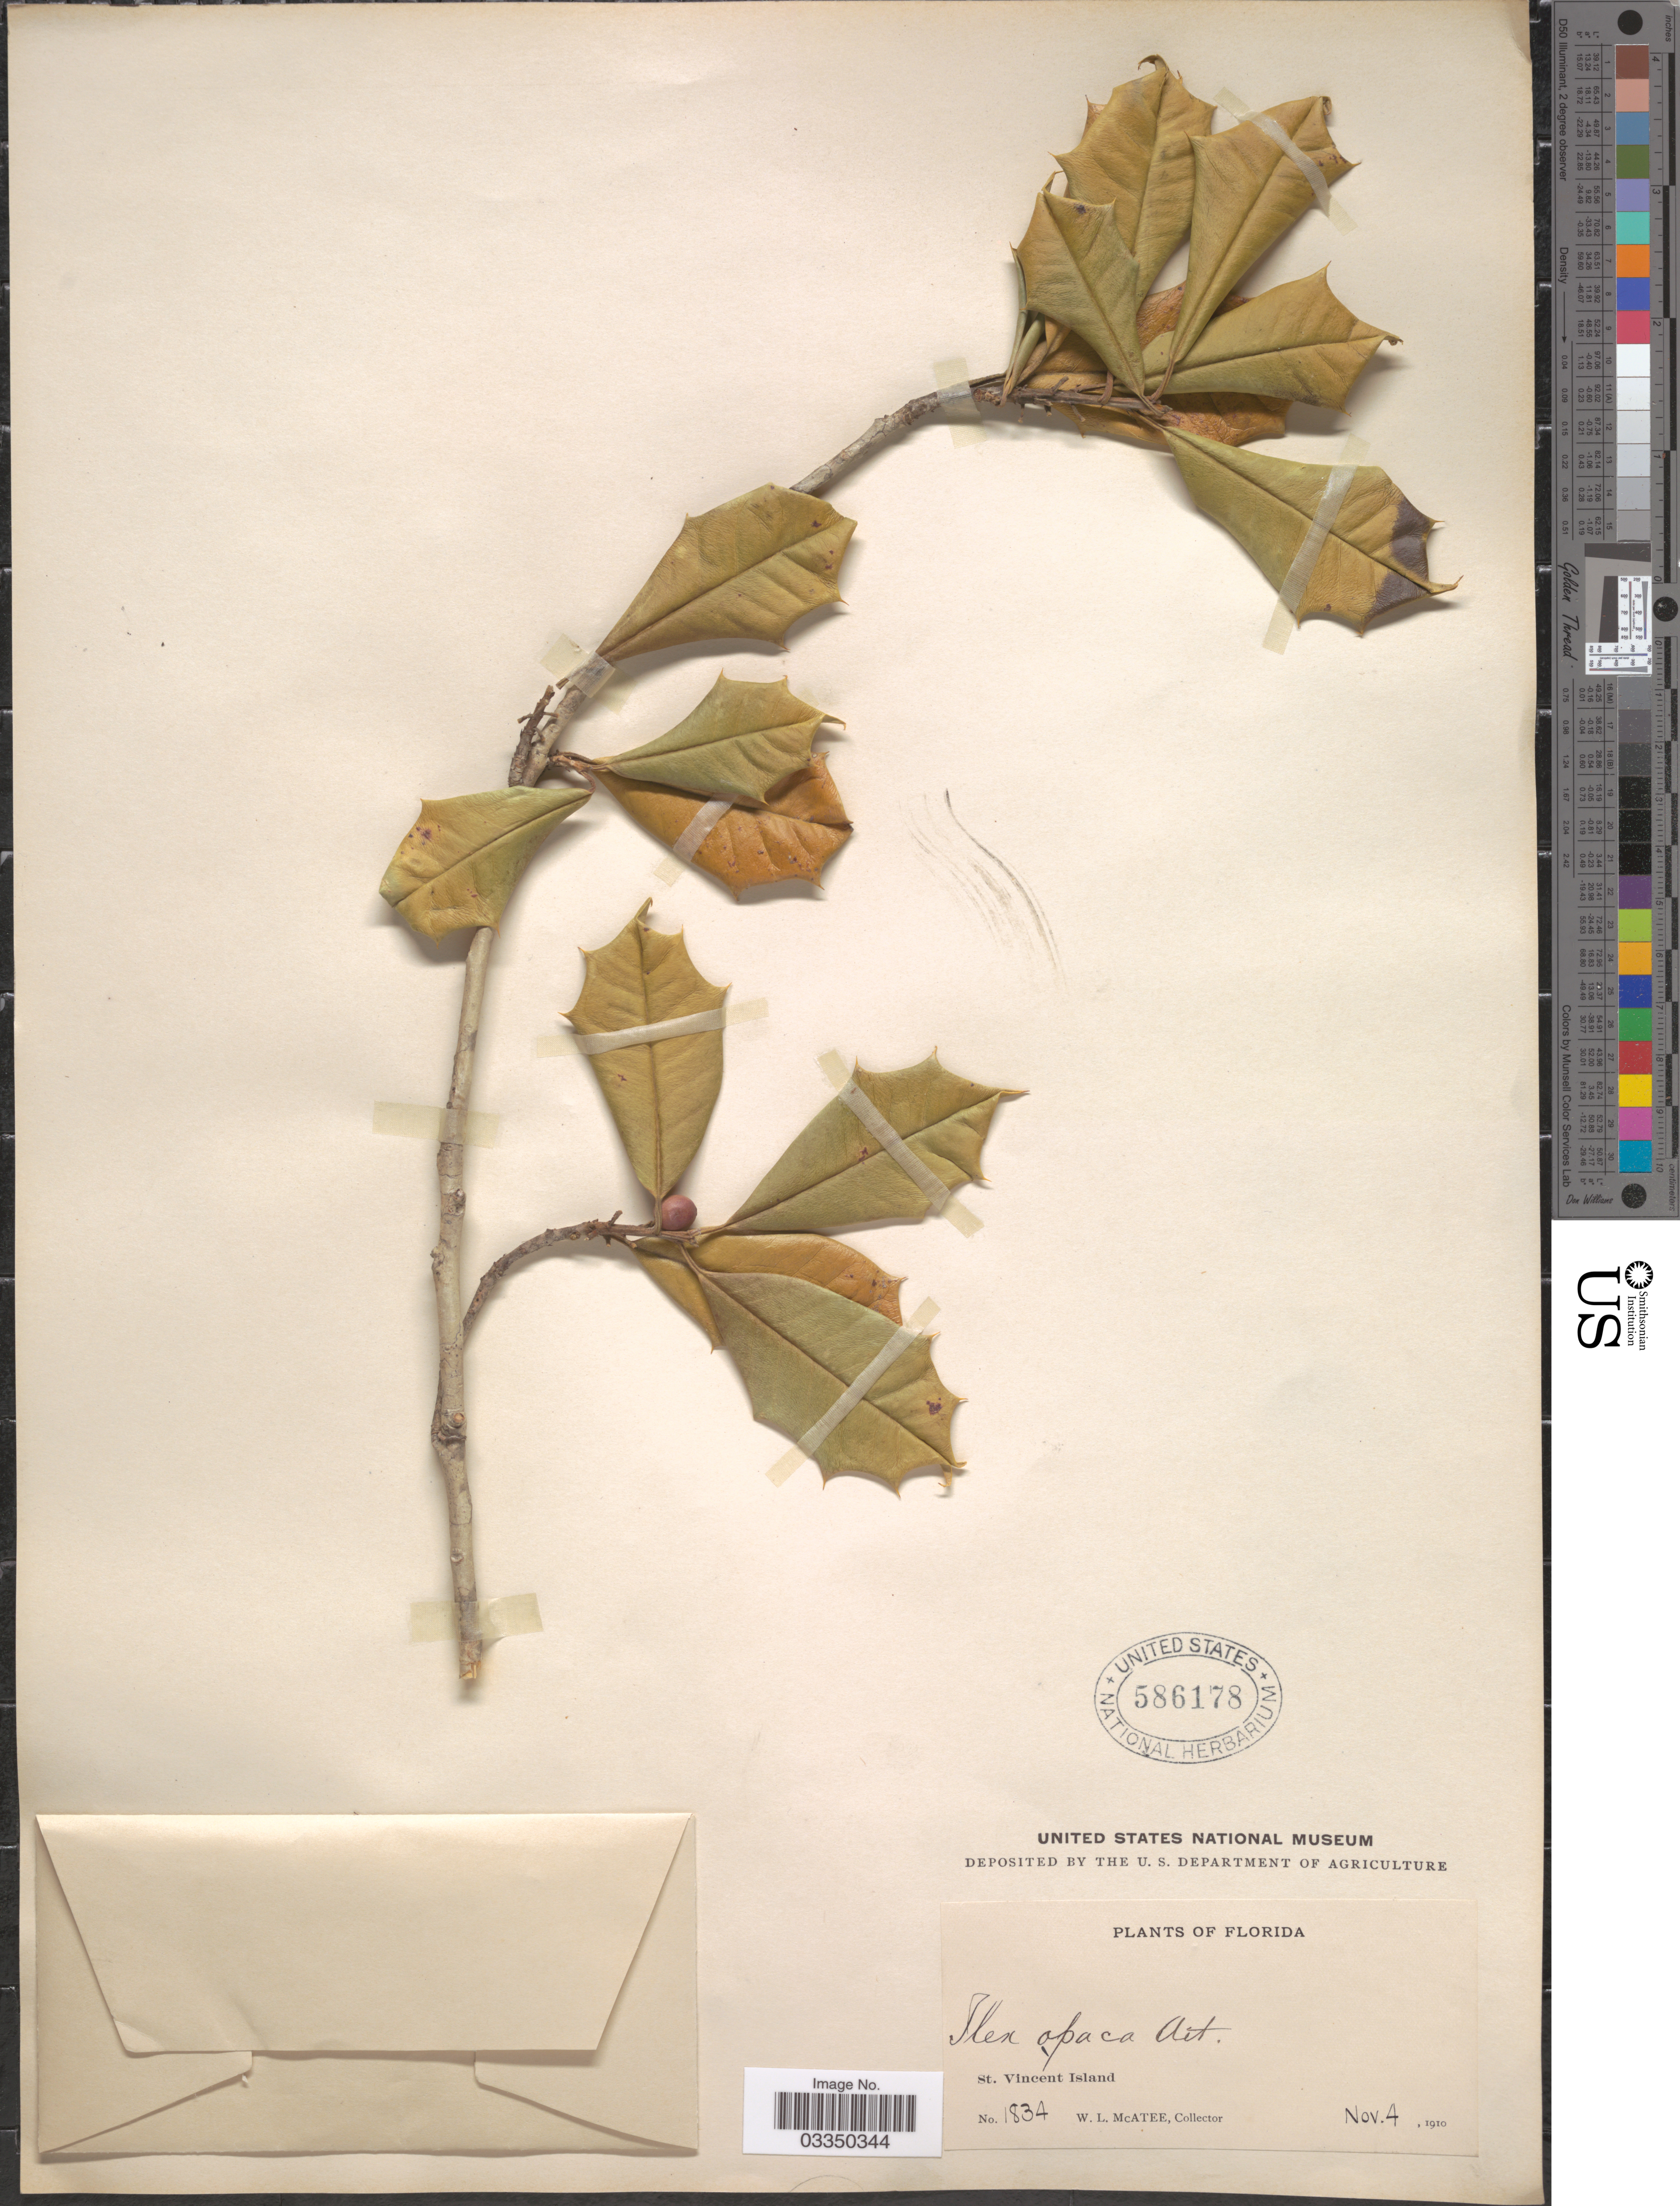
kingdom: Plantae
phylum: Tracheophyta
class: Magnoliopsida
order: Aquifoliales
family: Aquifoliaceae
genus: Ilex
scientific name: Ilex opaca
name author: Aiton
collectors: W. McAtee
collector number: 1834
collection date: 1910-11-04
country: United States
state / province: Florida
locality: St. Vincent Island.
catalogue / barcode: US 586178